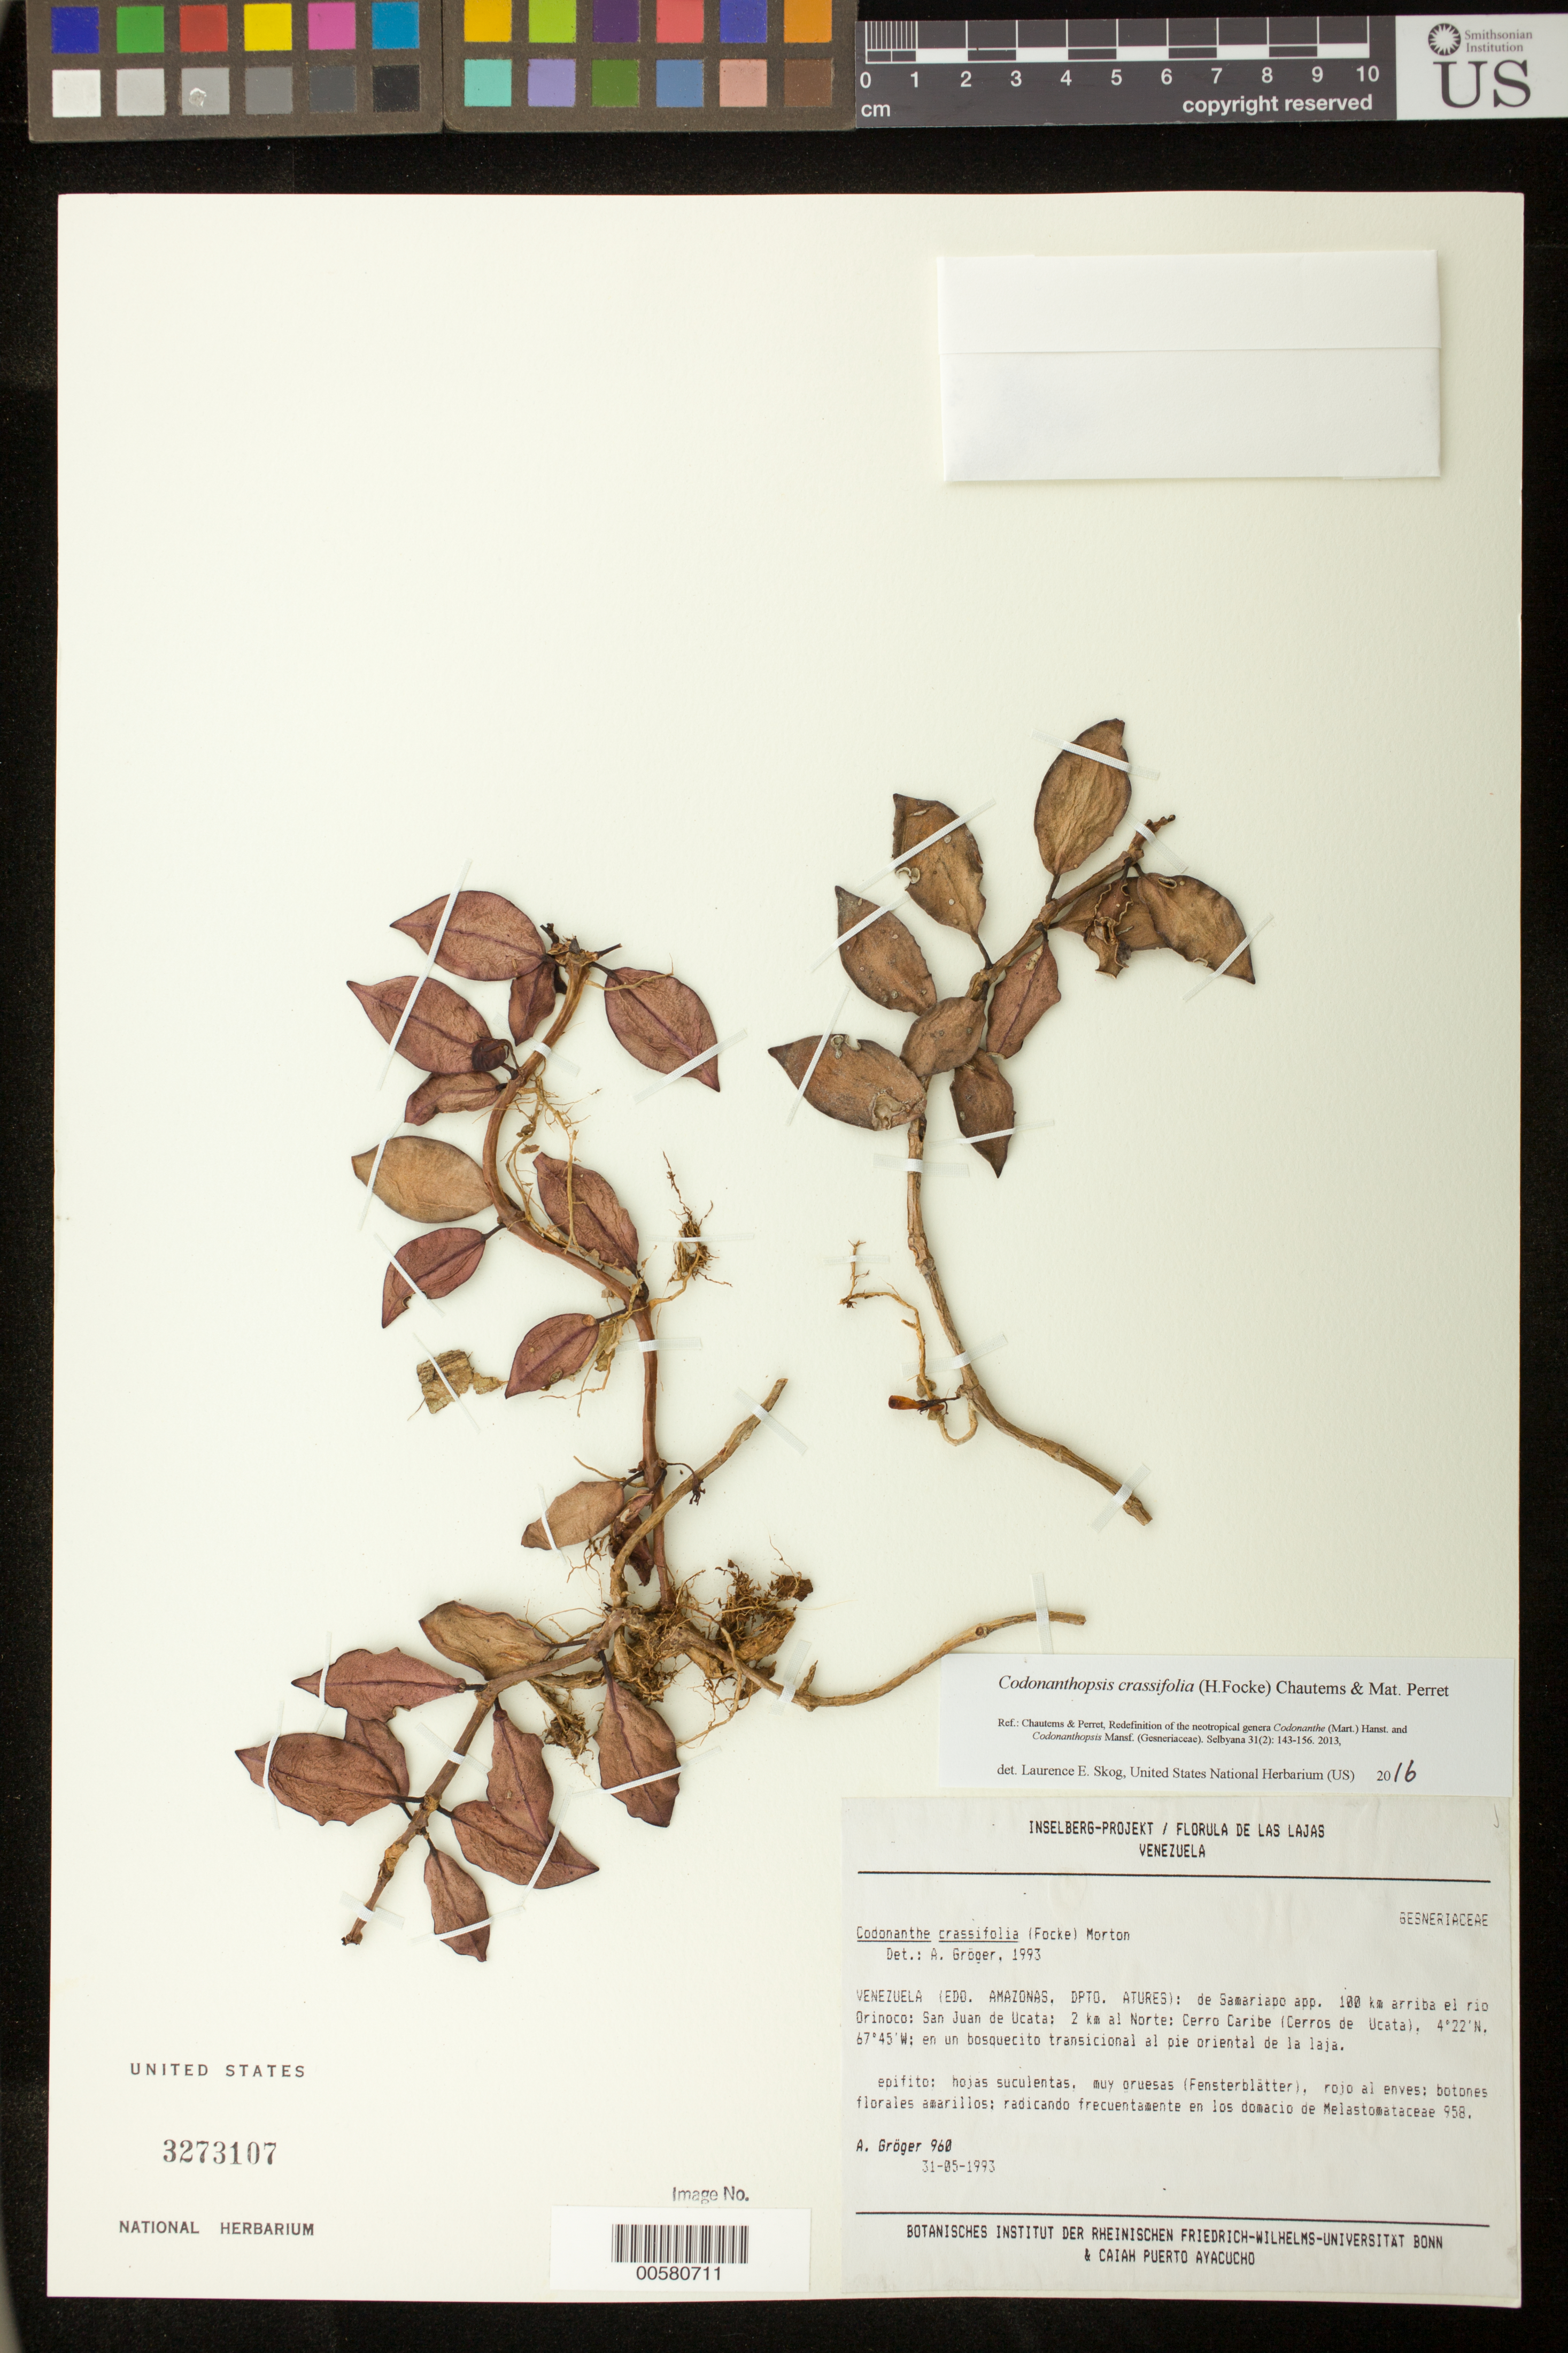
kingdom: Plantae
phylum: Tracheophyta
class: Magnoliopsida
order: Lamiales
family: Gesneriaceae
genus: Codonanthopsis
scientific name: Codonanthopsis crassifolia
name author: (H. Focke) Chautems & Mat.Perret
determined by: Skog, Laurence E.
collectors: A. Gröger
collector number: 960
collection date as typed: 31 May 1993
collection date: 1993-05-31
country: Venezuela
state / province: Amazonas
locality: Dpto. Atures; de Samariapo app. 100 km arriba el rio Orinoco: San Juan de Ucata; 2 km al Norte: Cerro Caribe (Cerros de Ucata)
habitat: Bosque transicional al pie oriental de la laja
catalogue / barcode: US 3273107